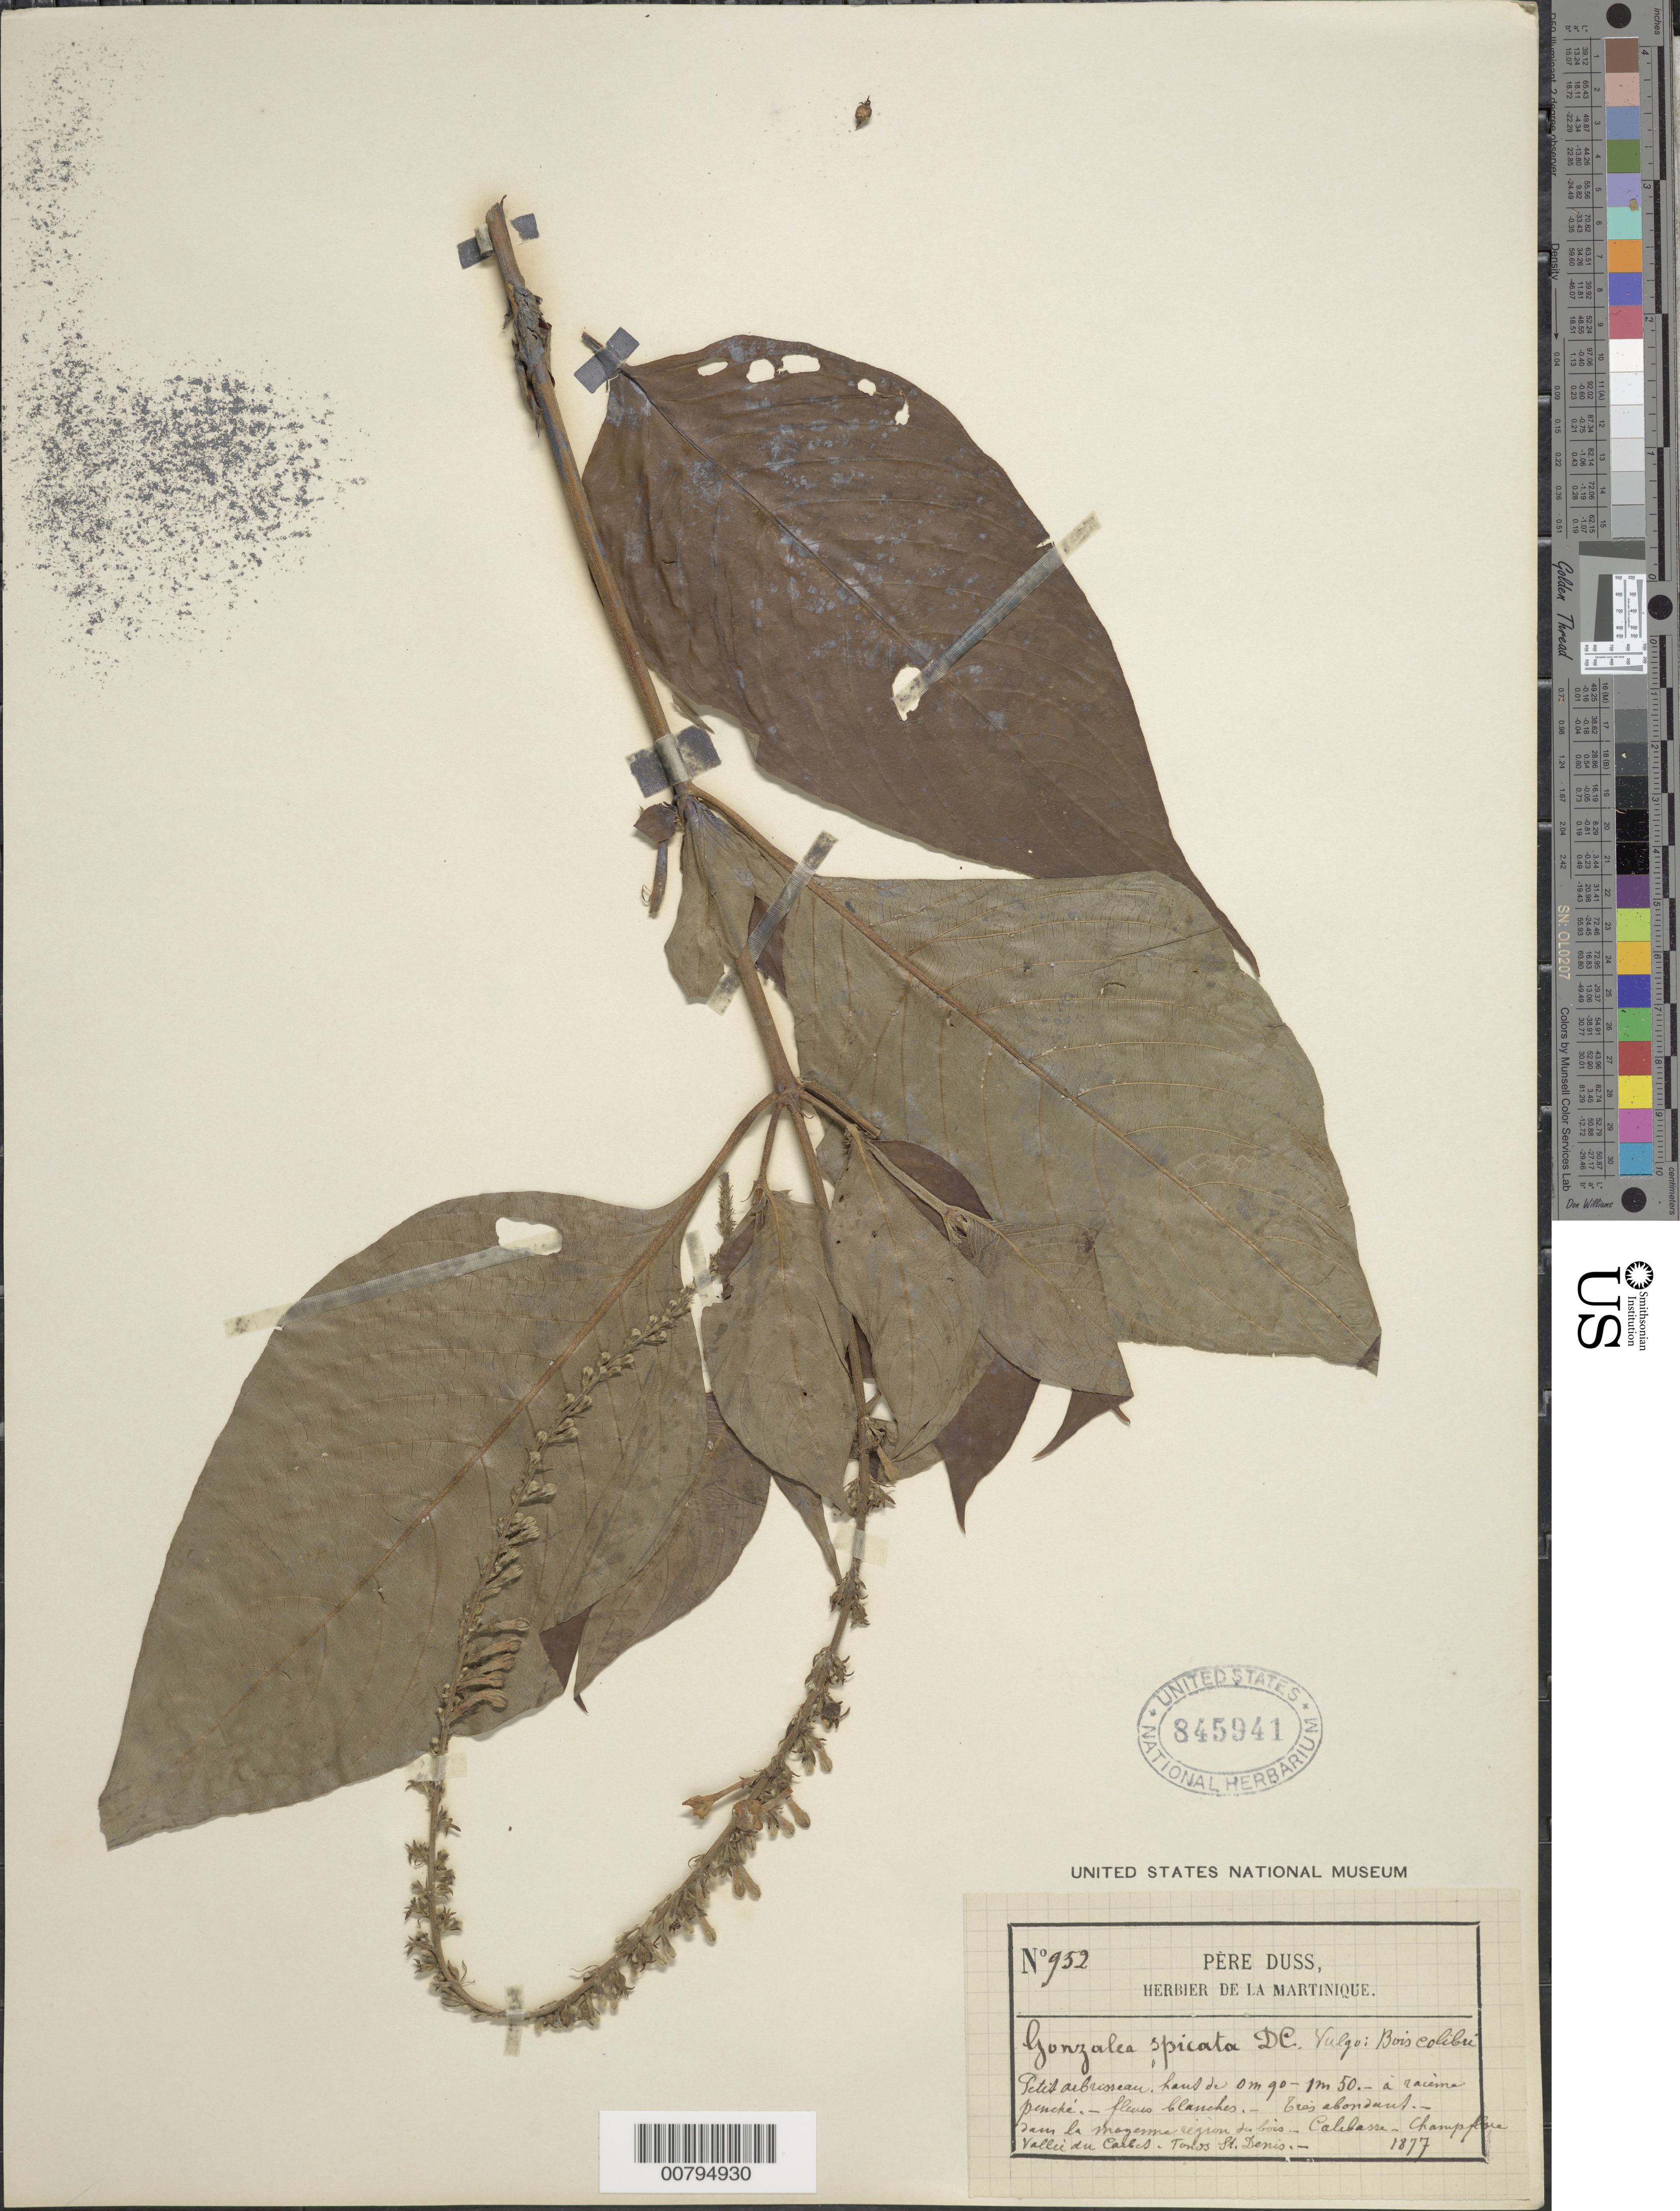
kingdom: Plantae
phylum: Tracheophyta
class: Magnoliopsida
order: Gentianales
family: Rubiaceae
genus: Gonzalagunia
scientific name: Gonzalagunia hirsuta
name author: Schum.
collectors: Père Duss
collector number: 952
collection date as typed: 1877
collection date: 1877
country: Martinique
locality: Calebasse-Champflore. Valleè du Cales-Tonos St. Denis.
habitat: Dans la mayerme (sp?) refion du bois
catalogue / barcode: US 845941